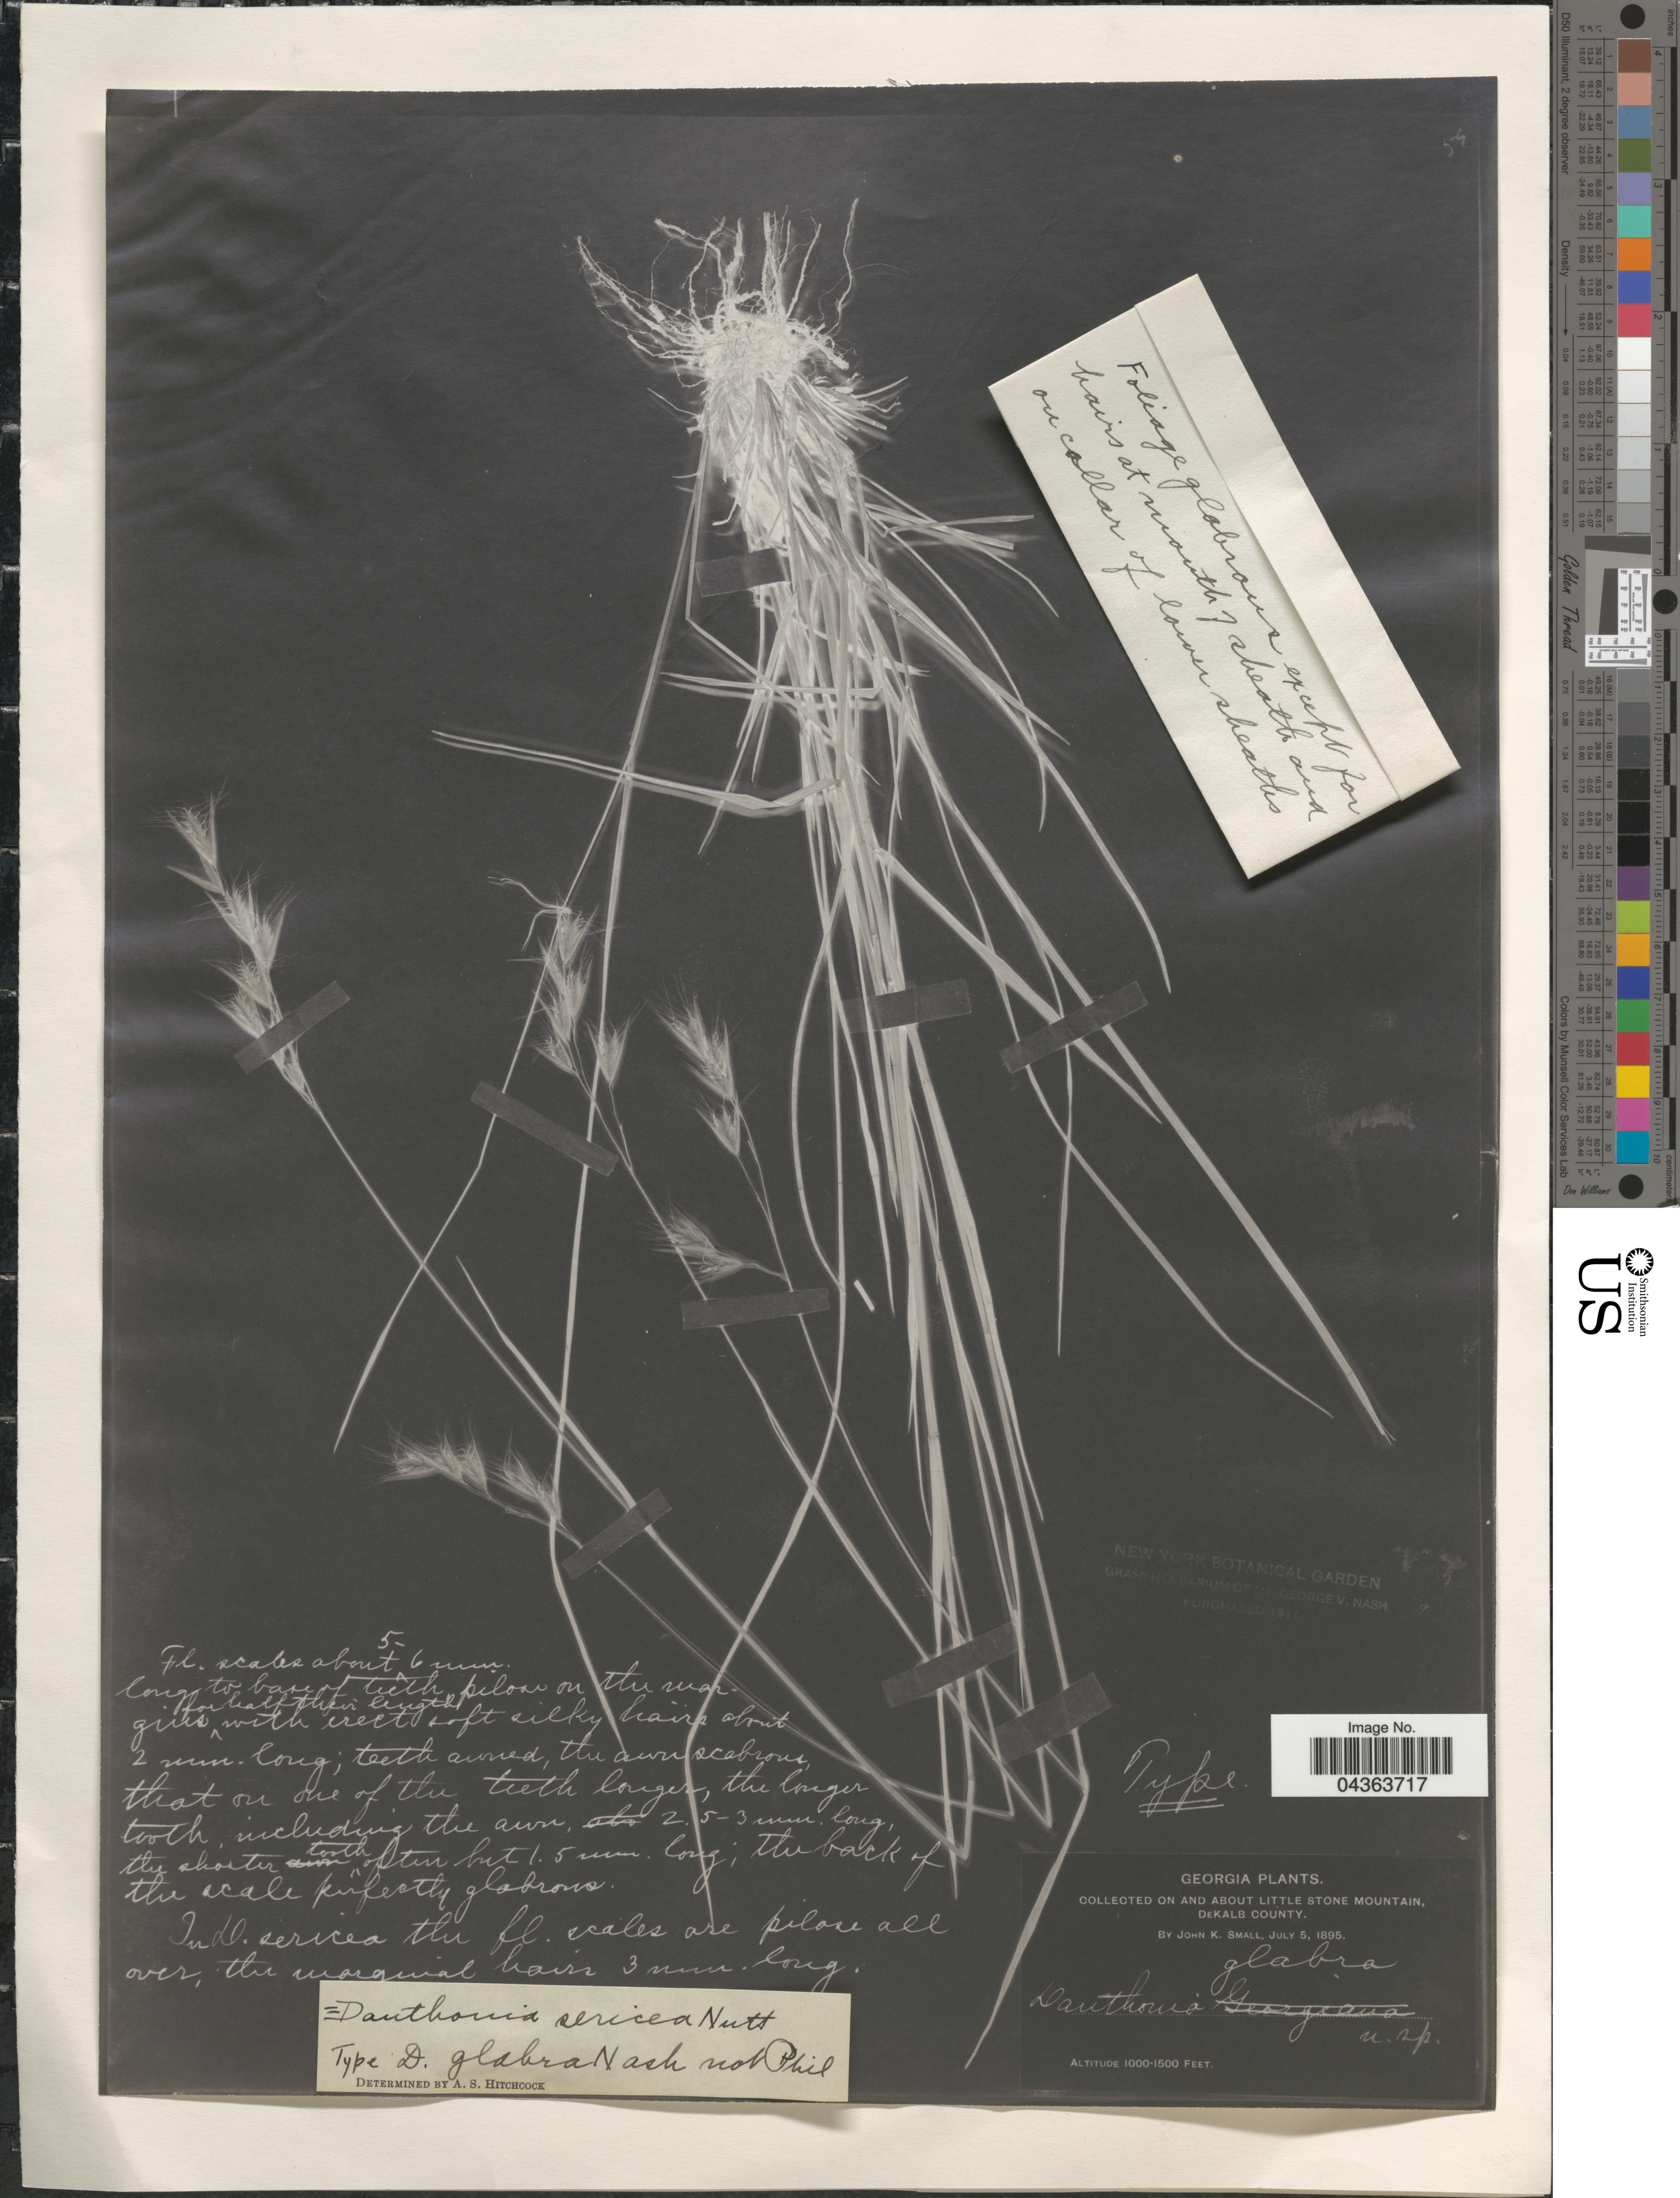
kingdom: Plantae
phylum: Tracheophyta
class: Liliopsida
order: Poales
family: Poaceae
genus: Danthonia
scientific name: Danthonia sericea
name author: Nutt.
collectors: J. K. Small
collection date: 1895-07-05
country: United States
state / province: Georgia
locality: About Little Stone Mountain, DeKalb County.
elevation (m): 305